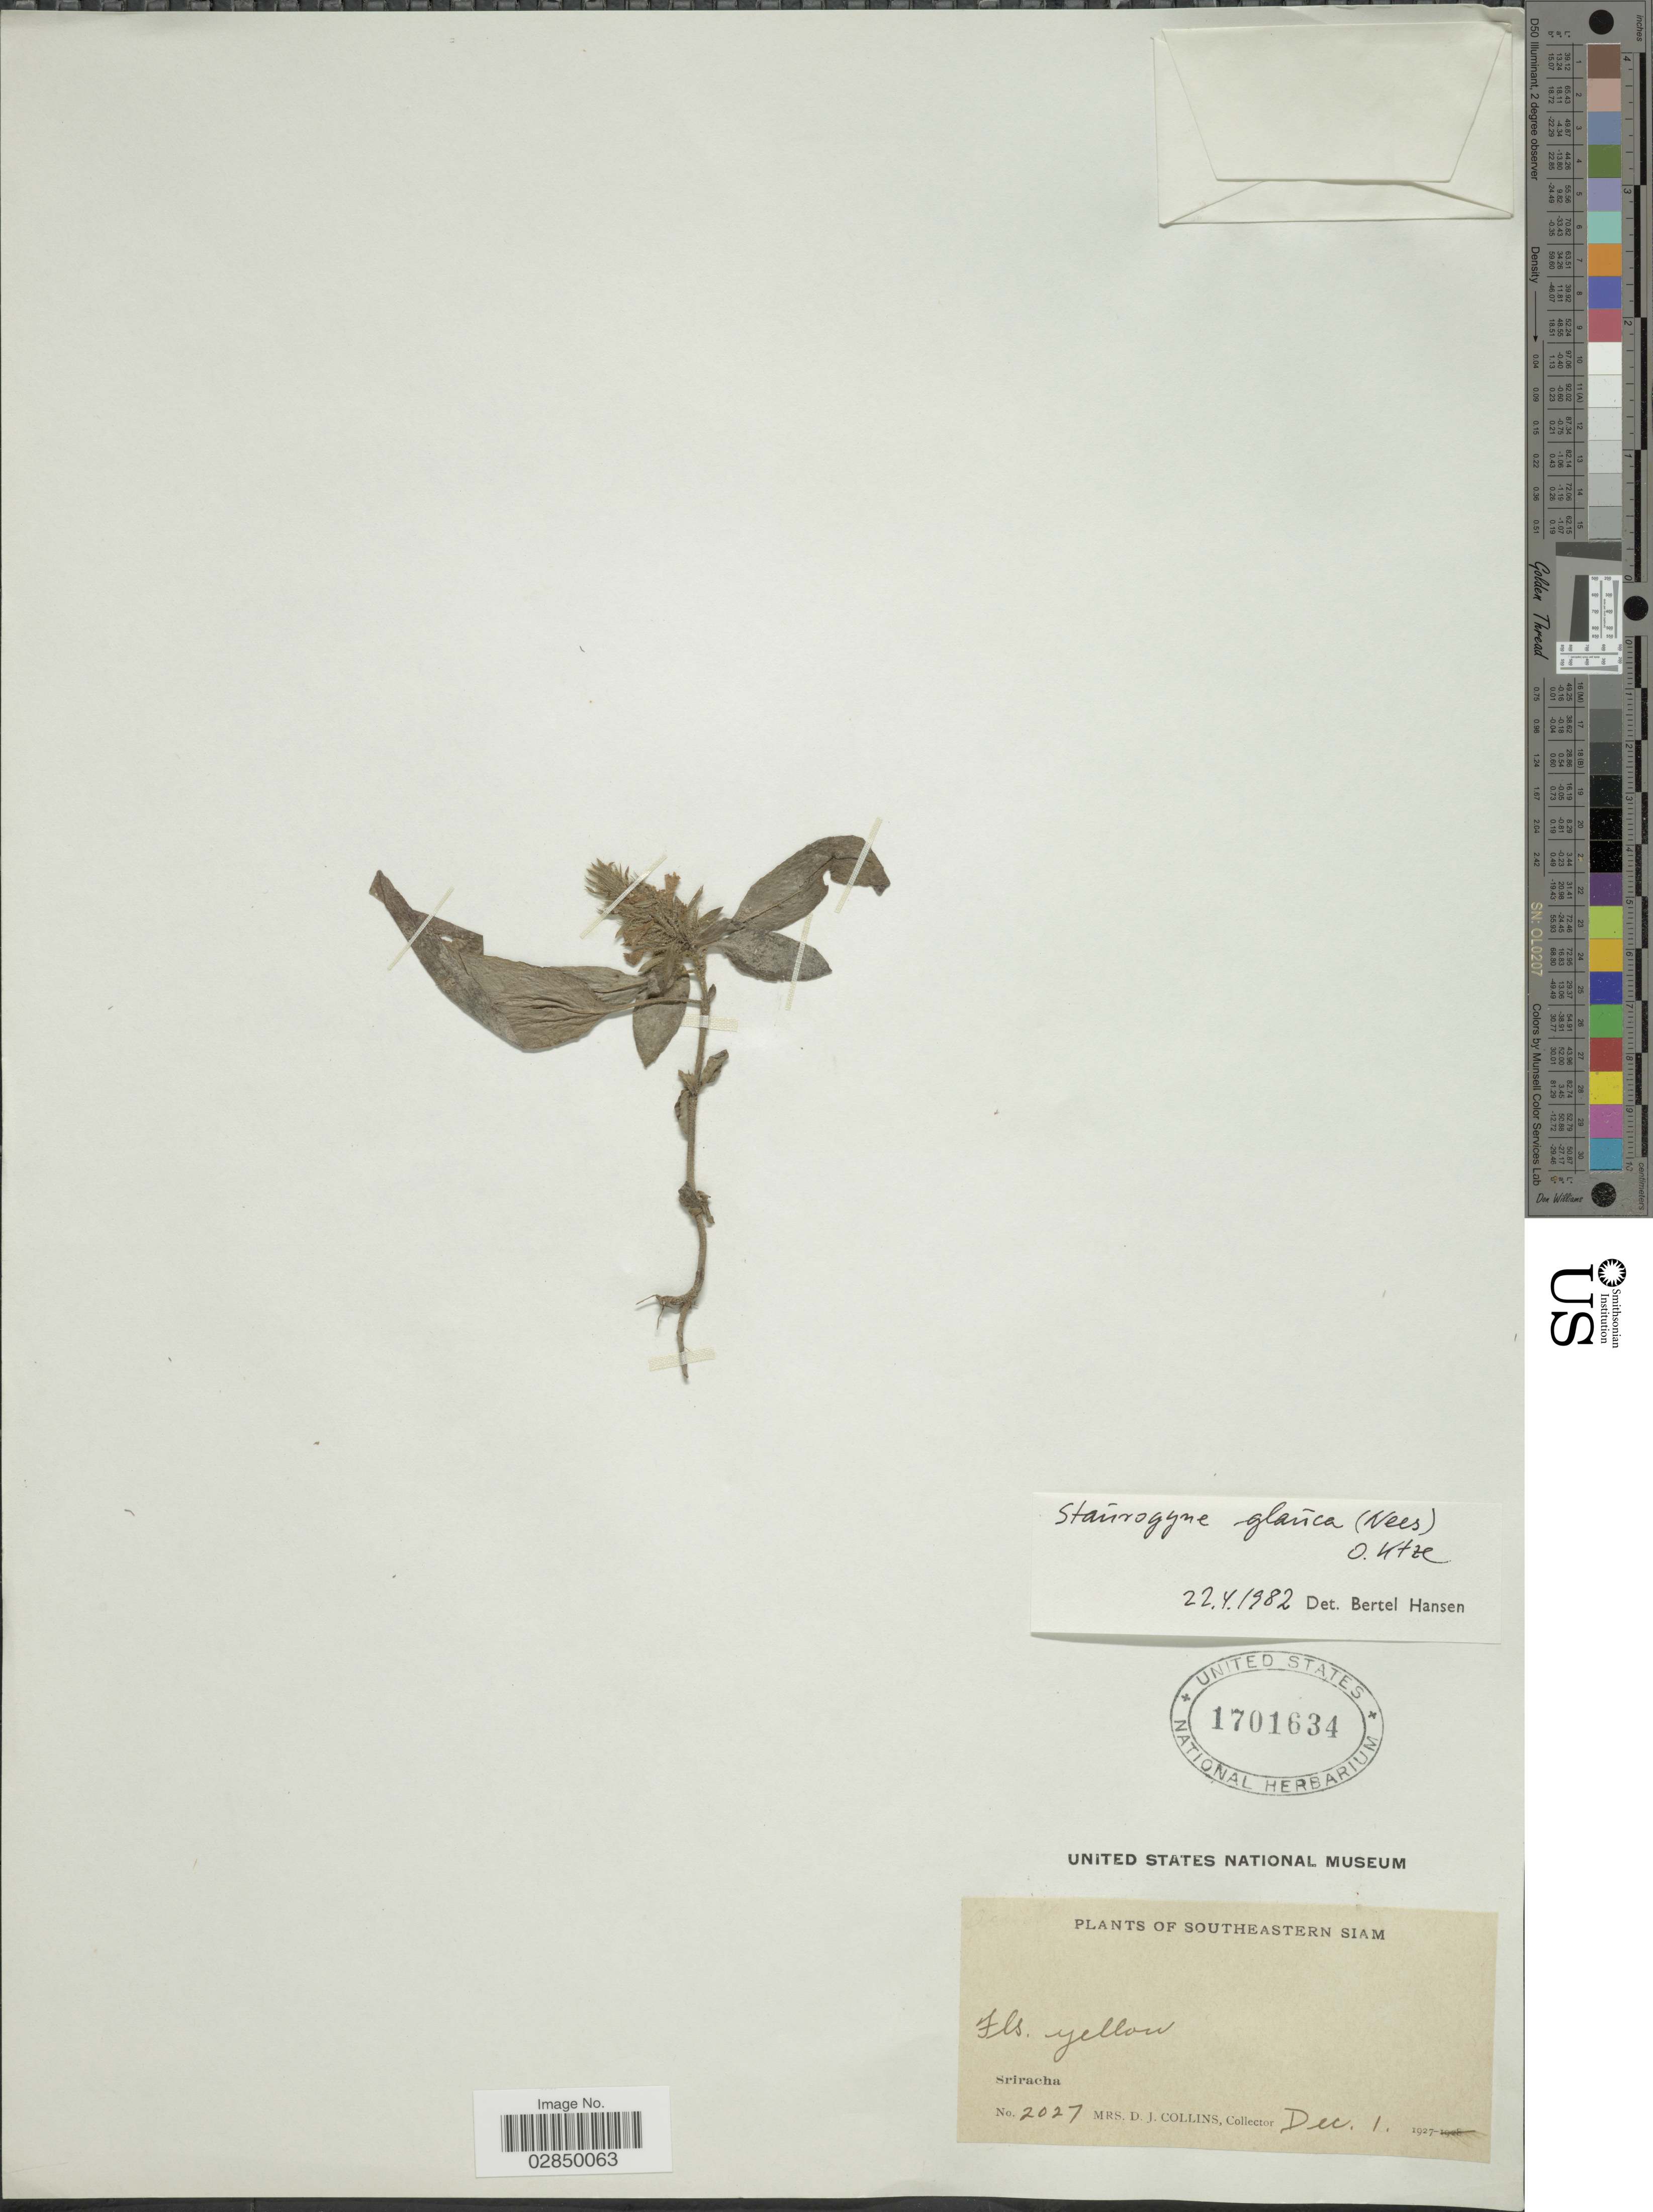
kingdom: Plantae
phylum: Tracheophyta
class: Magnoliopsida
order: Lamiales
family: Acanthaceae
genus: Staurogyne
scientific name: Staurogyne glauca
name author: Kuntze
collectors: Mrs. D. J. Collins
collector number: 2027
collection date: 1927-12-01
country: Thailand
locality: Southeastern Siam. Sriracha.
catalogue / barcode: US 1701634